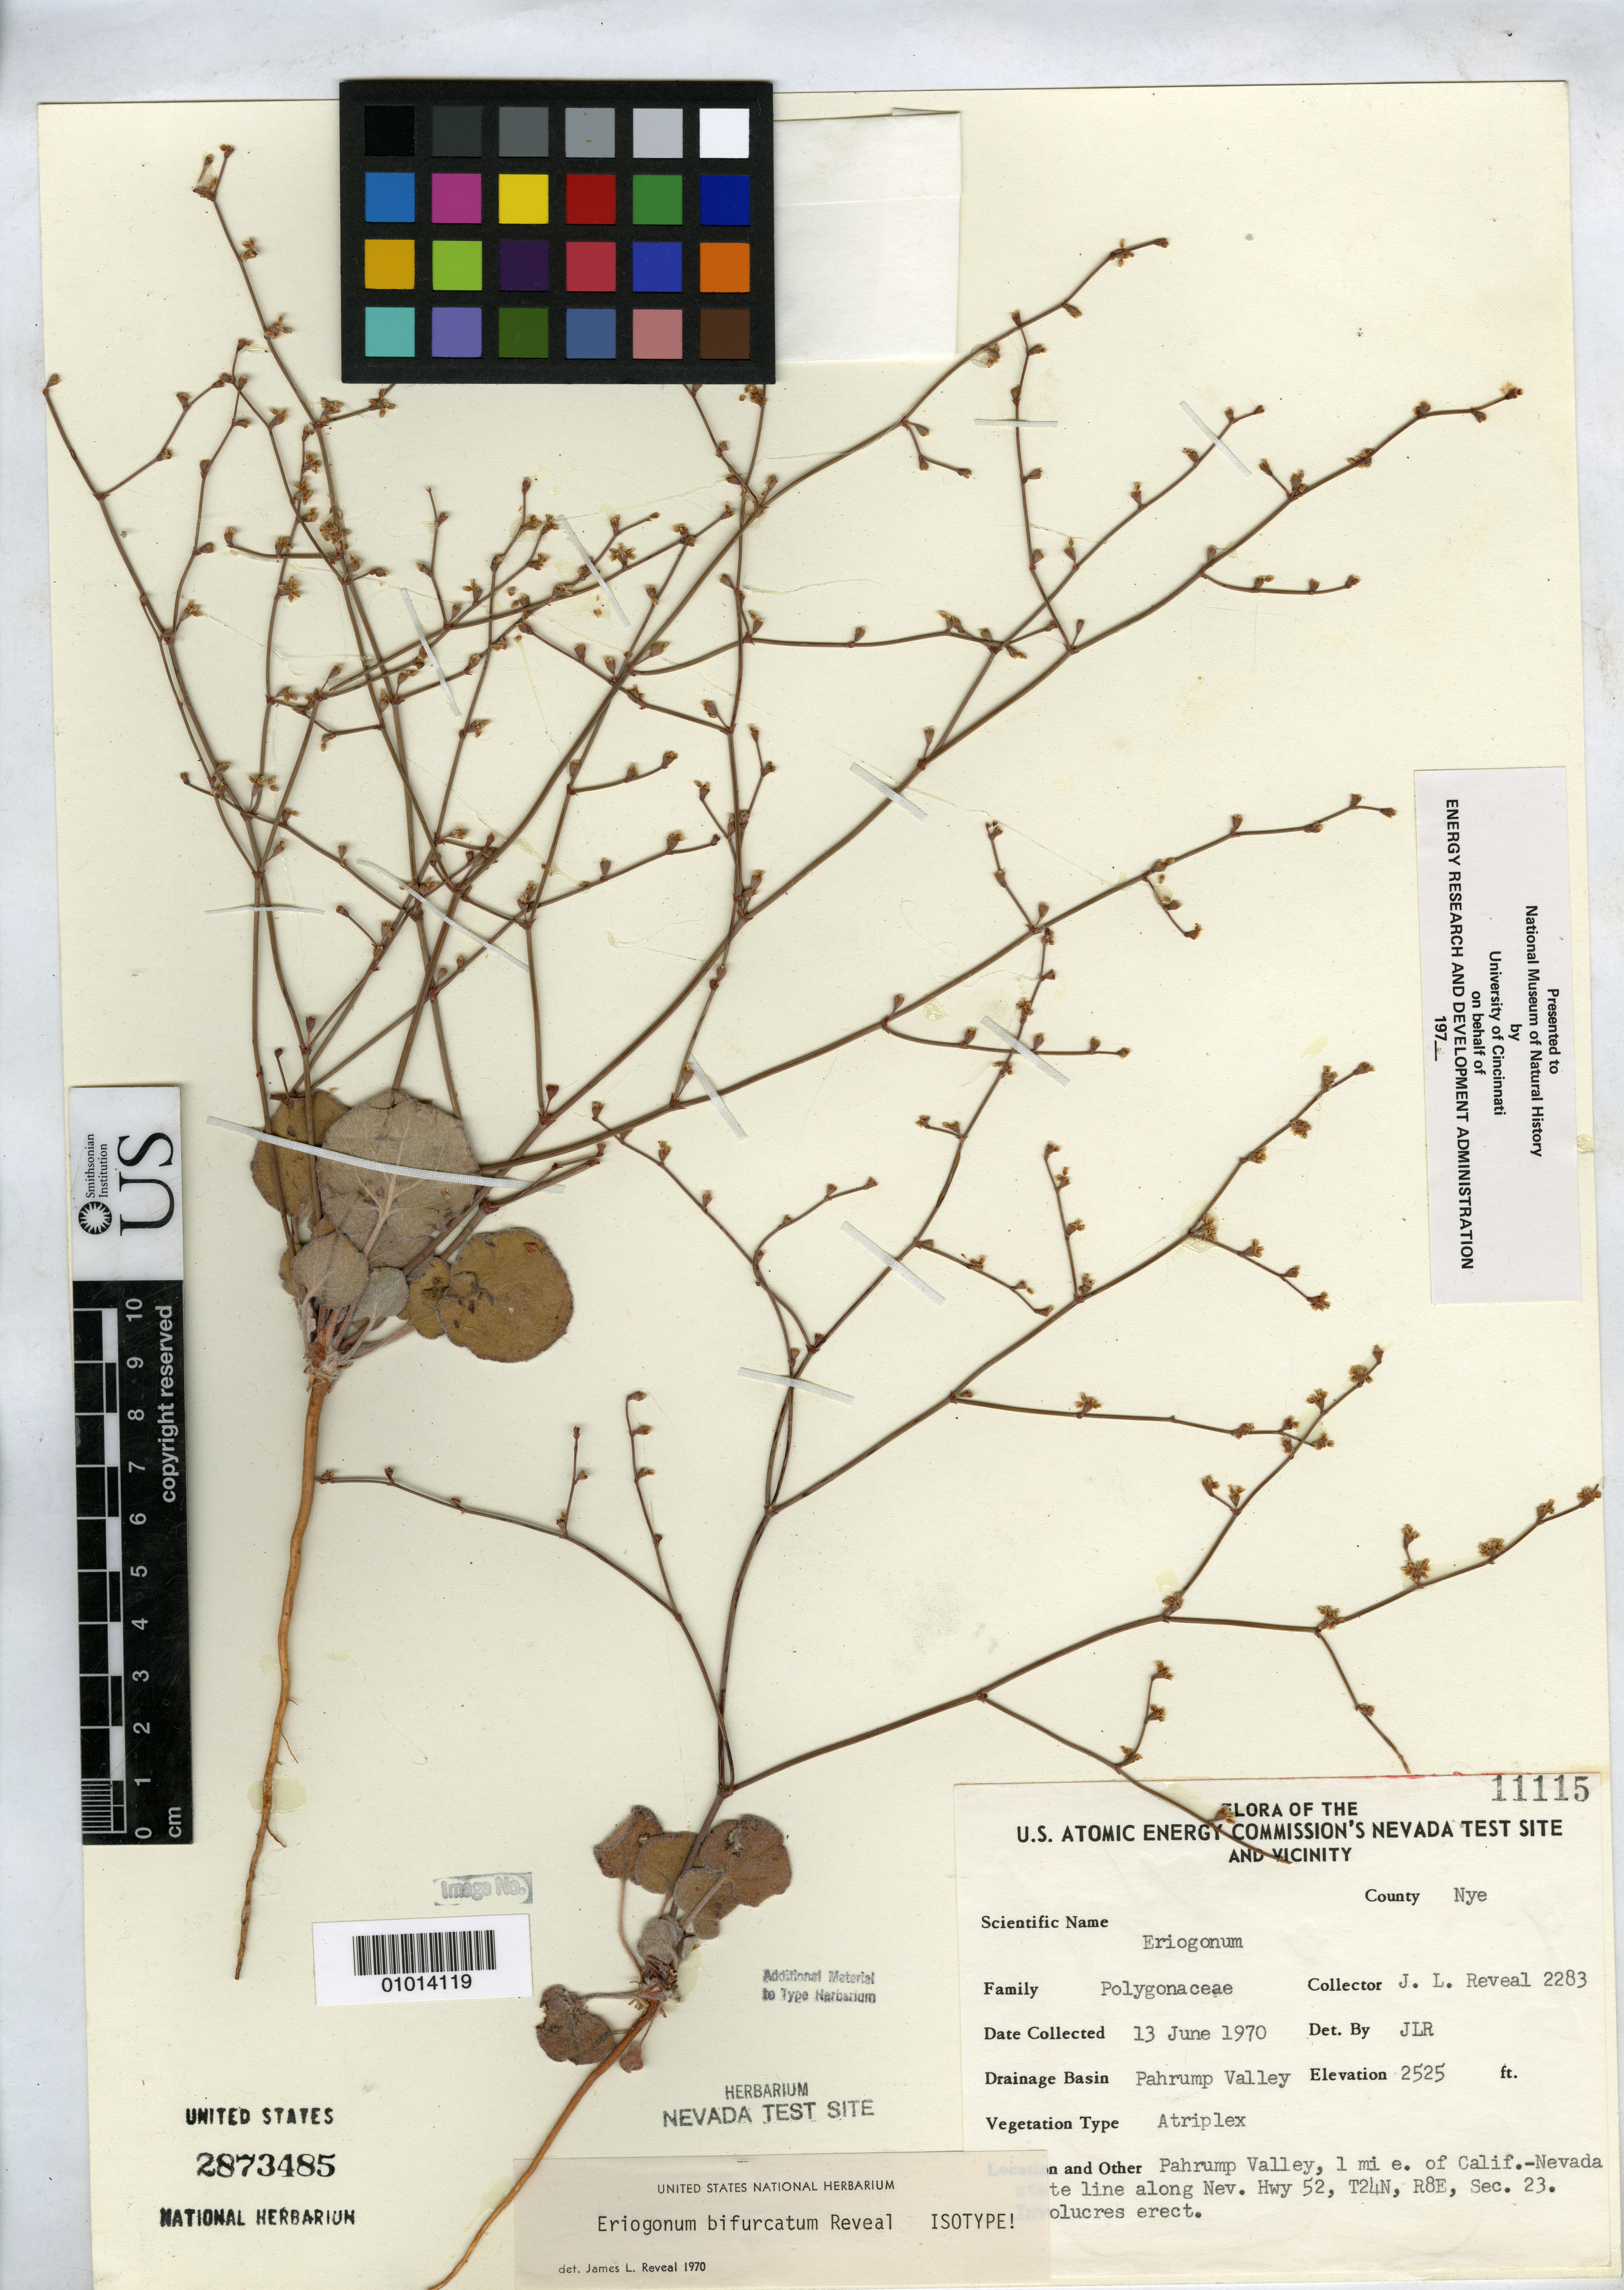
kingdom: Plantae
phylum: Tracheophyta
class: Magnoliopsida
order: Caryophyllales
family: Polygonaceae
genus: Eriogonum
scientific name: Eriogonum bifurcatum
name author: Reveal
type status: Isotype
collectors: J. L. Reveal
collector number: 2283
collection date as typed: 13 Jun 1970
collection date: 1970-06-13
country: United States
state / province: Nevada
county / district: Nye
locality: Pahrump Valley.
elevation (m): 770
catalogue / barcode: US 2873485